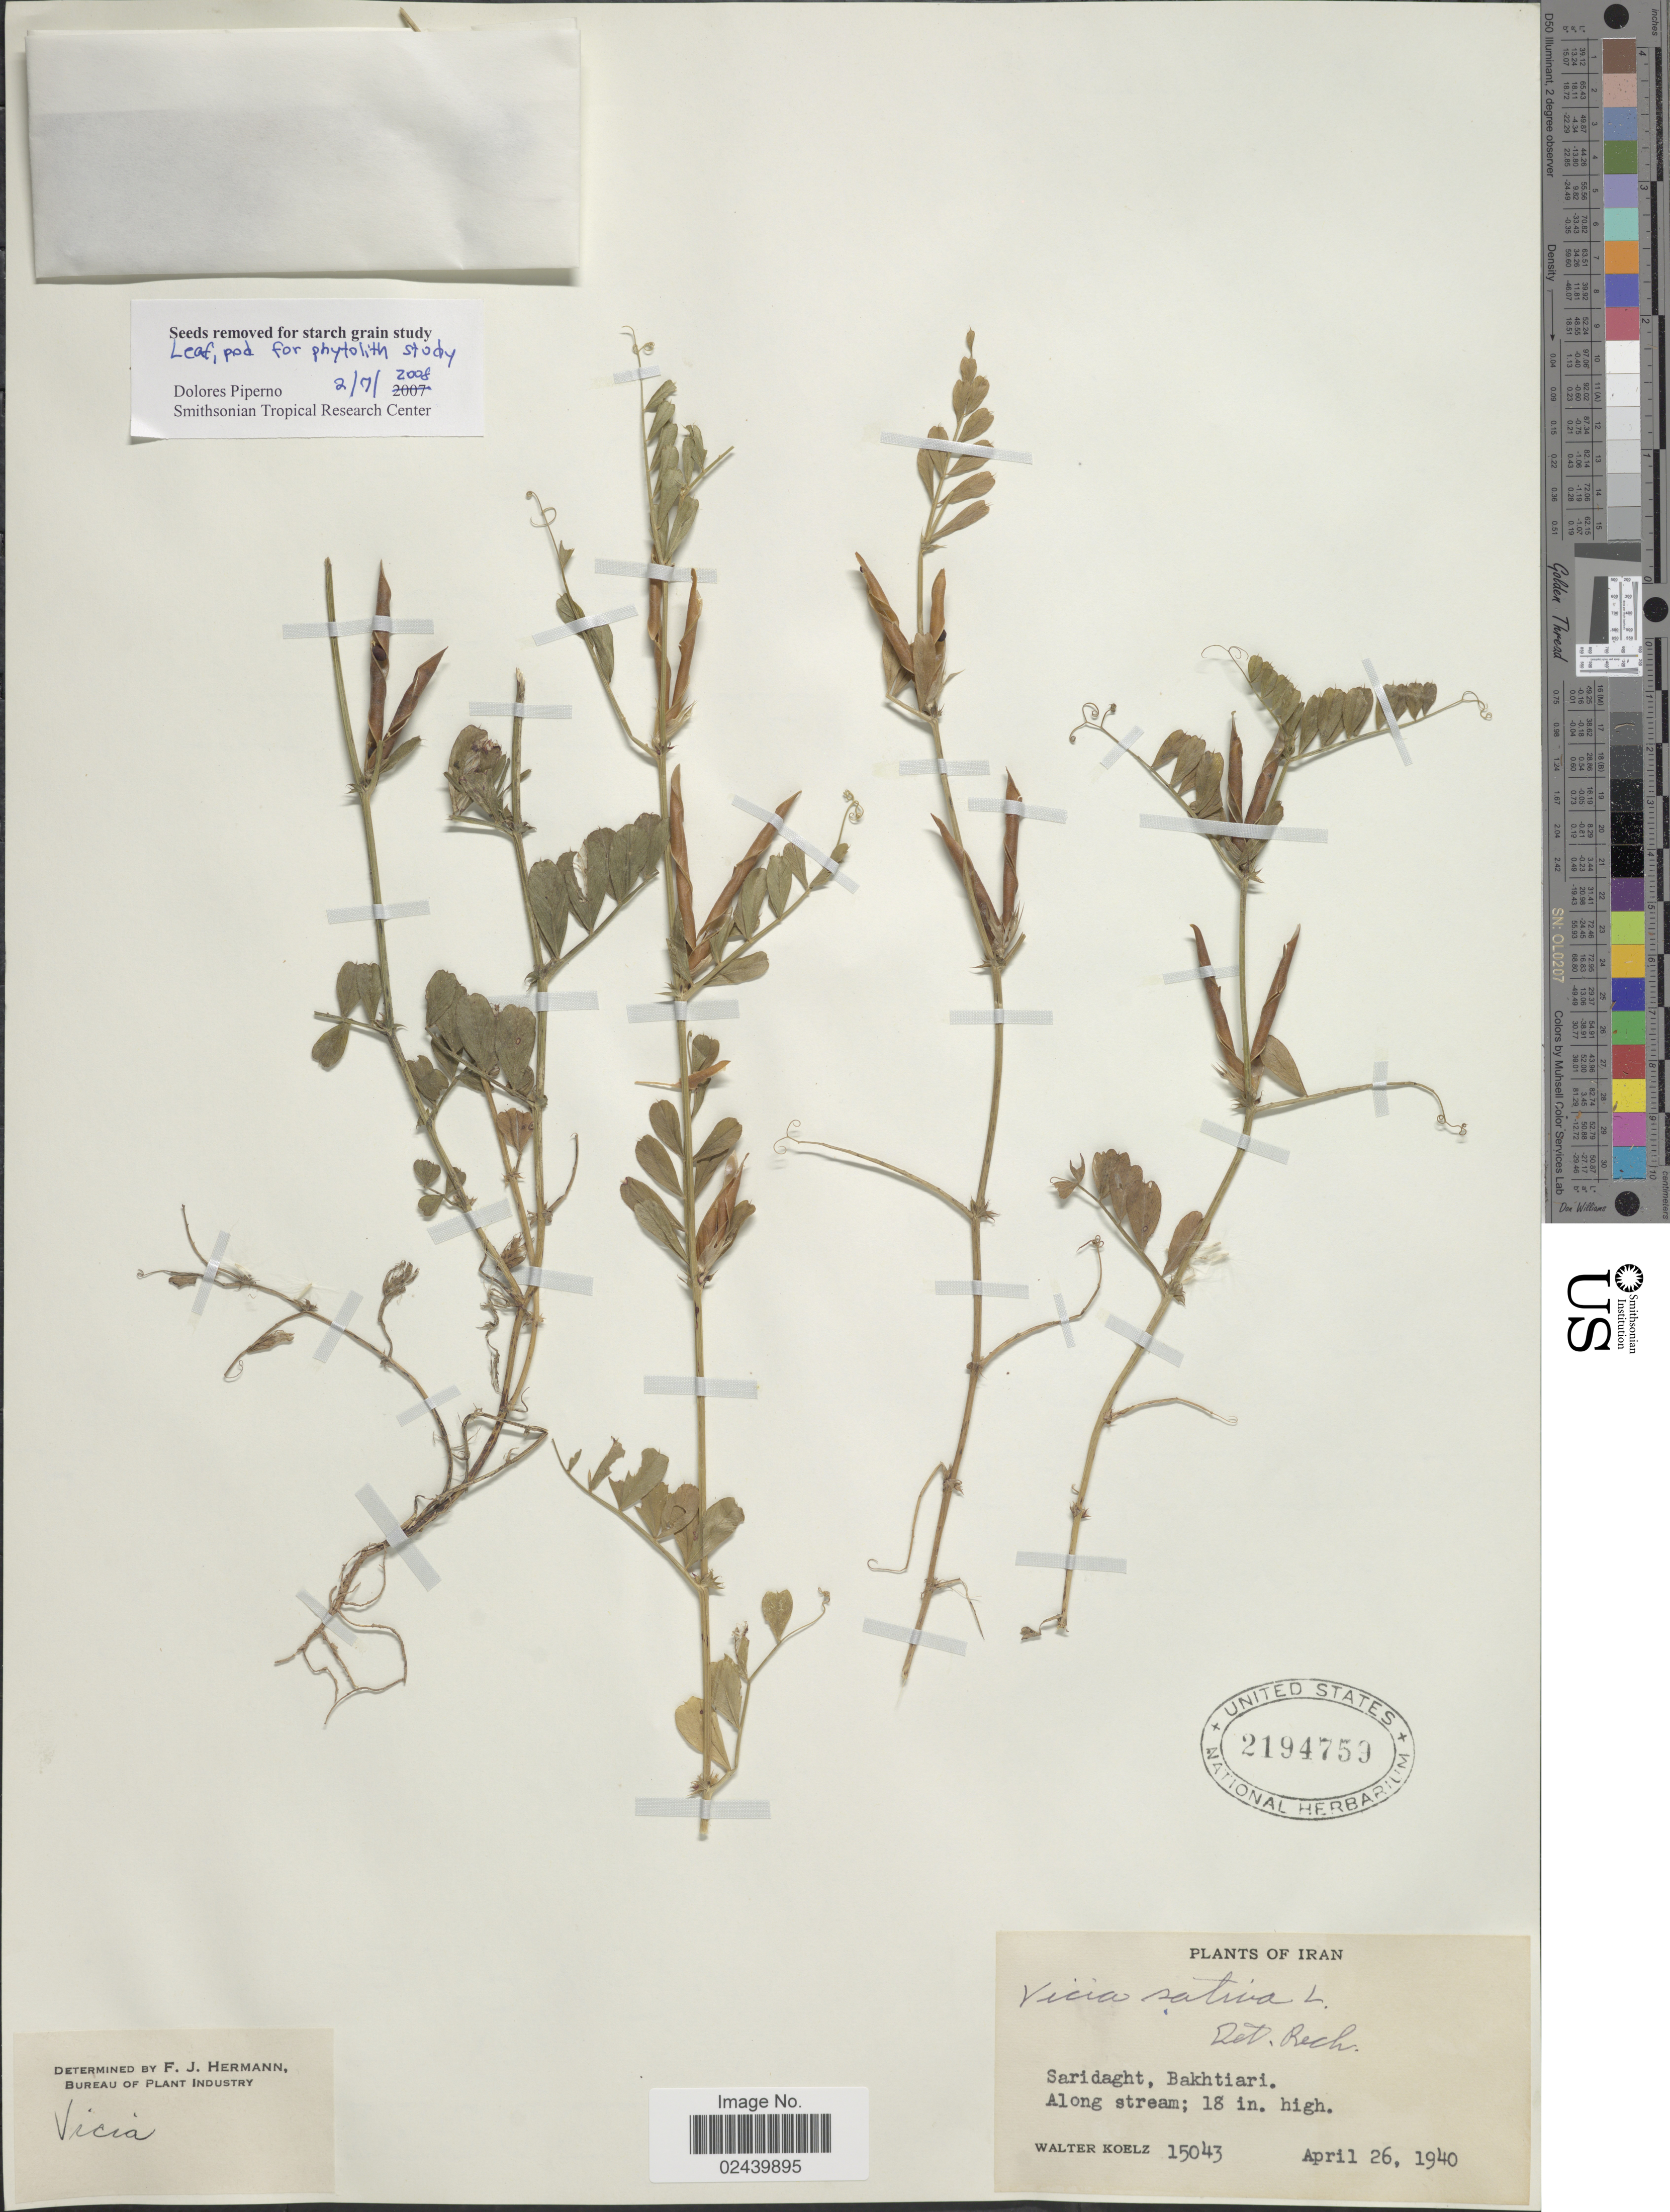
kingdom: Plantae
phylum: Tracheophyta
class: Magnoliopsida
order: Fabales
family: Fabaceae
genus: Vicia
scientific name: Vicia sativa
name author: L.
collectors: W. N. Koelz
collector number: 15043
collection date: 1940-04-26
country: Iran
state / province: Chahar Mahaal and Bakhtiari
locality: Saridaght, Bakhtiari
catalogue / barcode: US 2194759